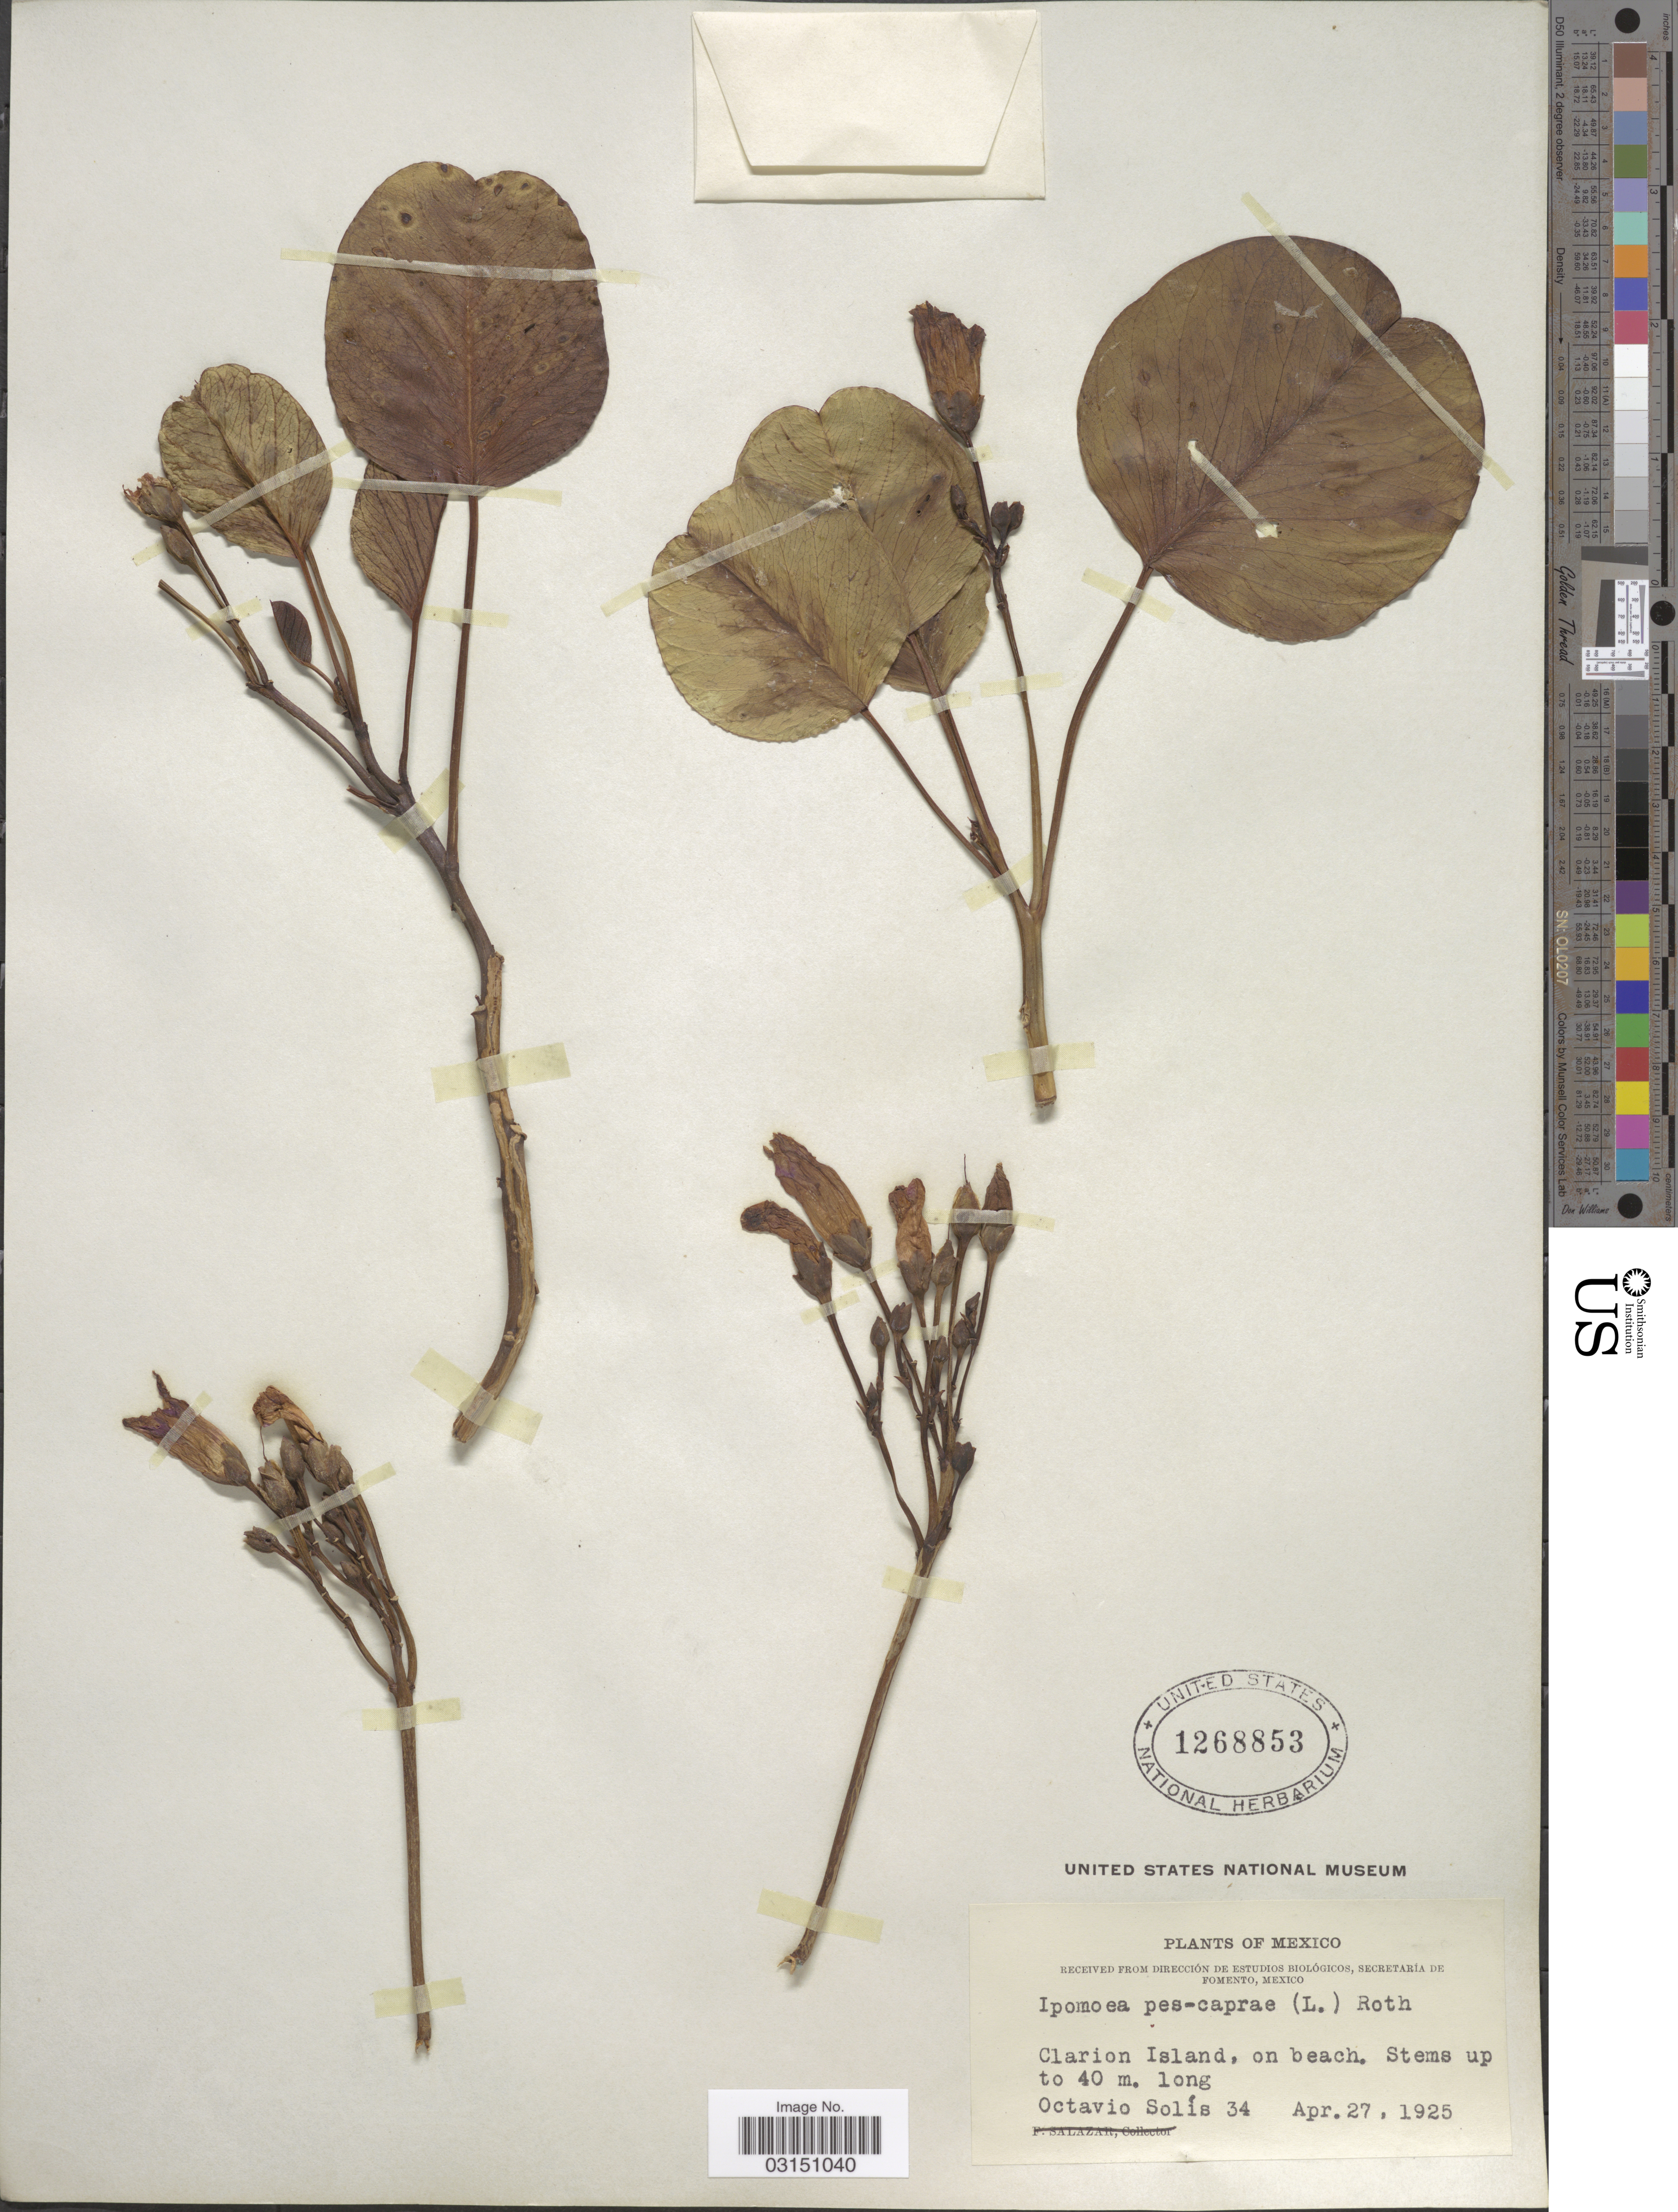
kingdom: Plantae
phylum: Tracheophyta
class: Magnoliopsida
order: Solanales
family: Convolvulaceae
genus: Ipomoea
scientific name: Ipomoea pes-caprae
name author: (L.) R. Br.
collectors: O. Solis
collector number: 34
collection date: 1925-04-27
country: Mexico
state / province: Colima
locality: Clarion Island, on beach.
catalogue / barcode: US 1268853